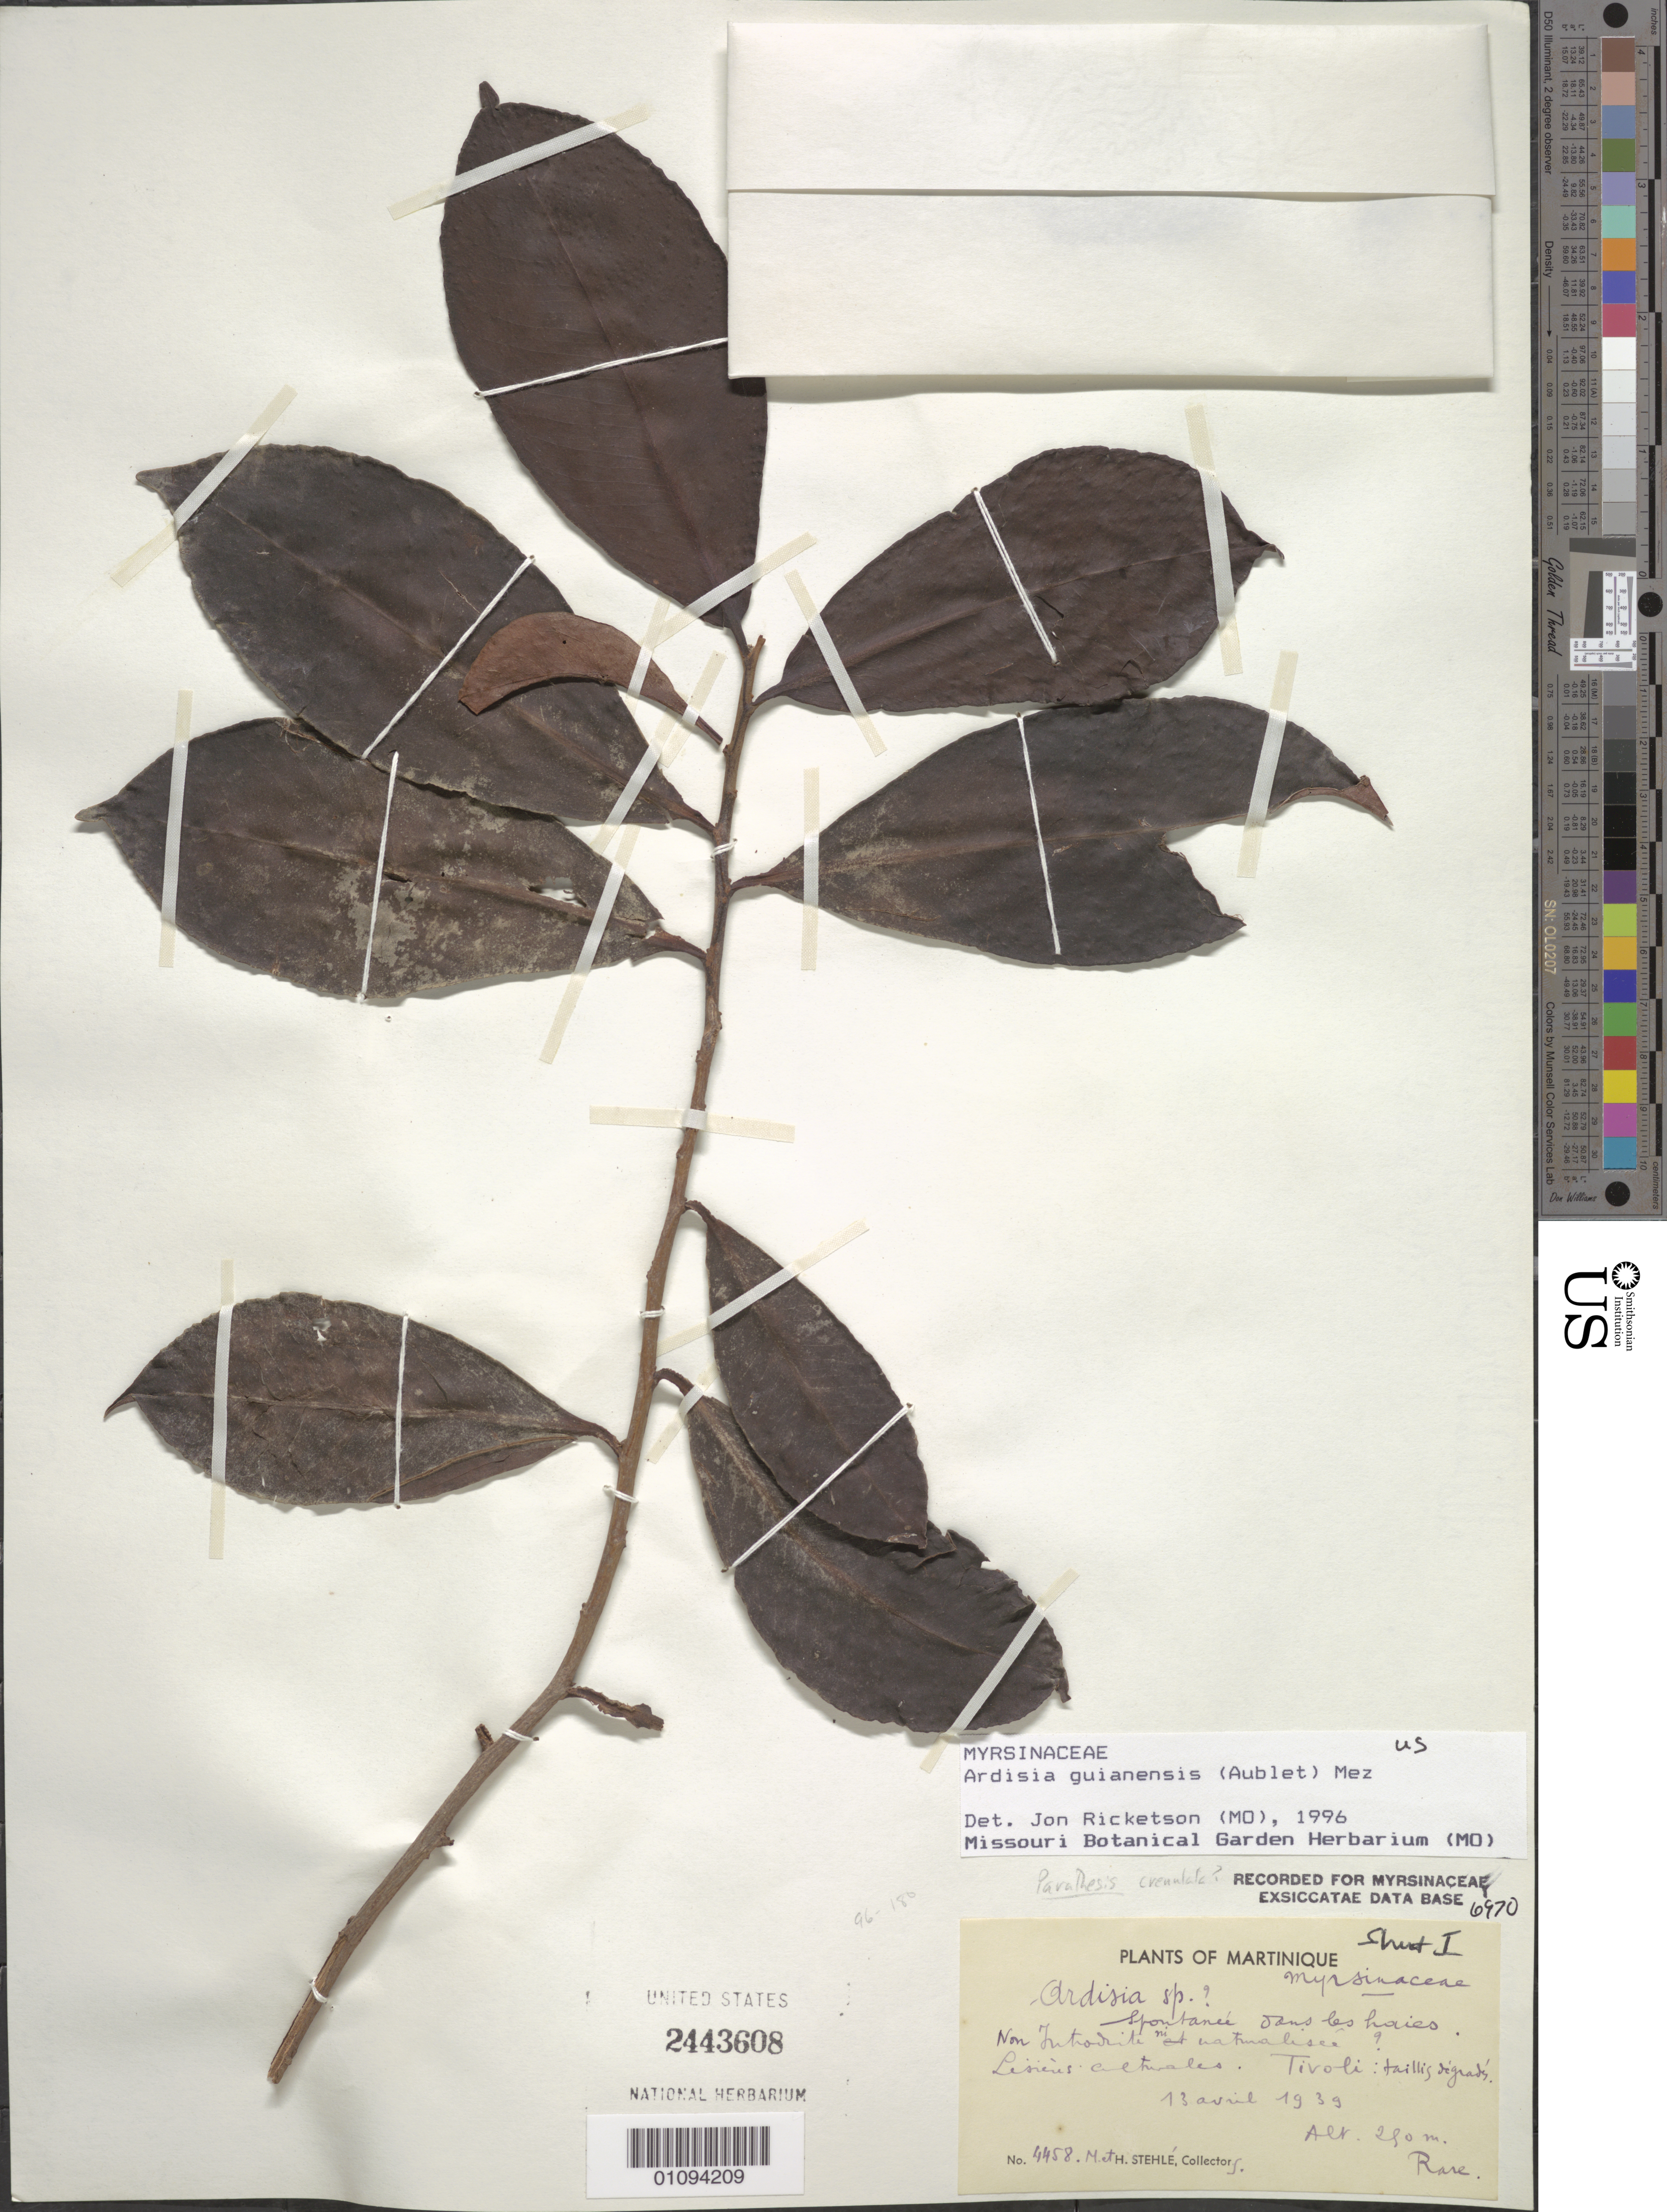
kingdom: Plantae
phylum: Tracheophyta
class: Magnoliopsida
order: Ericales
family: Primulaceae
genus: Ardisia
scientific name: Ardisia guianensis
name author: (Aubl.) Mez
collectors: H. Stehlé & M. Stehlé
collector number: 4458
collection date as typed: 13 Apr 1939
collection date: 1939-04-13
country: Martinique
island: Martinique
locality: Tivoli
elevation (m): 250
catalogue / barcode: US 2443608